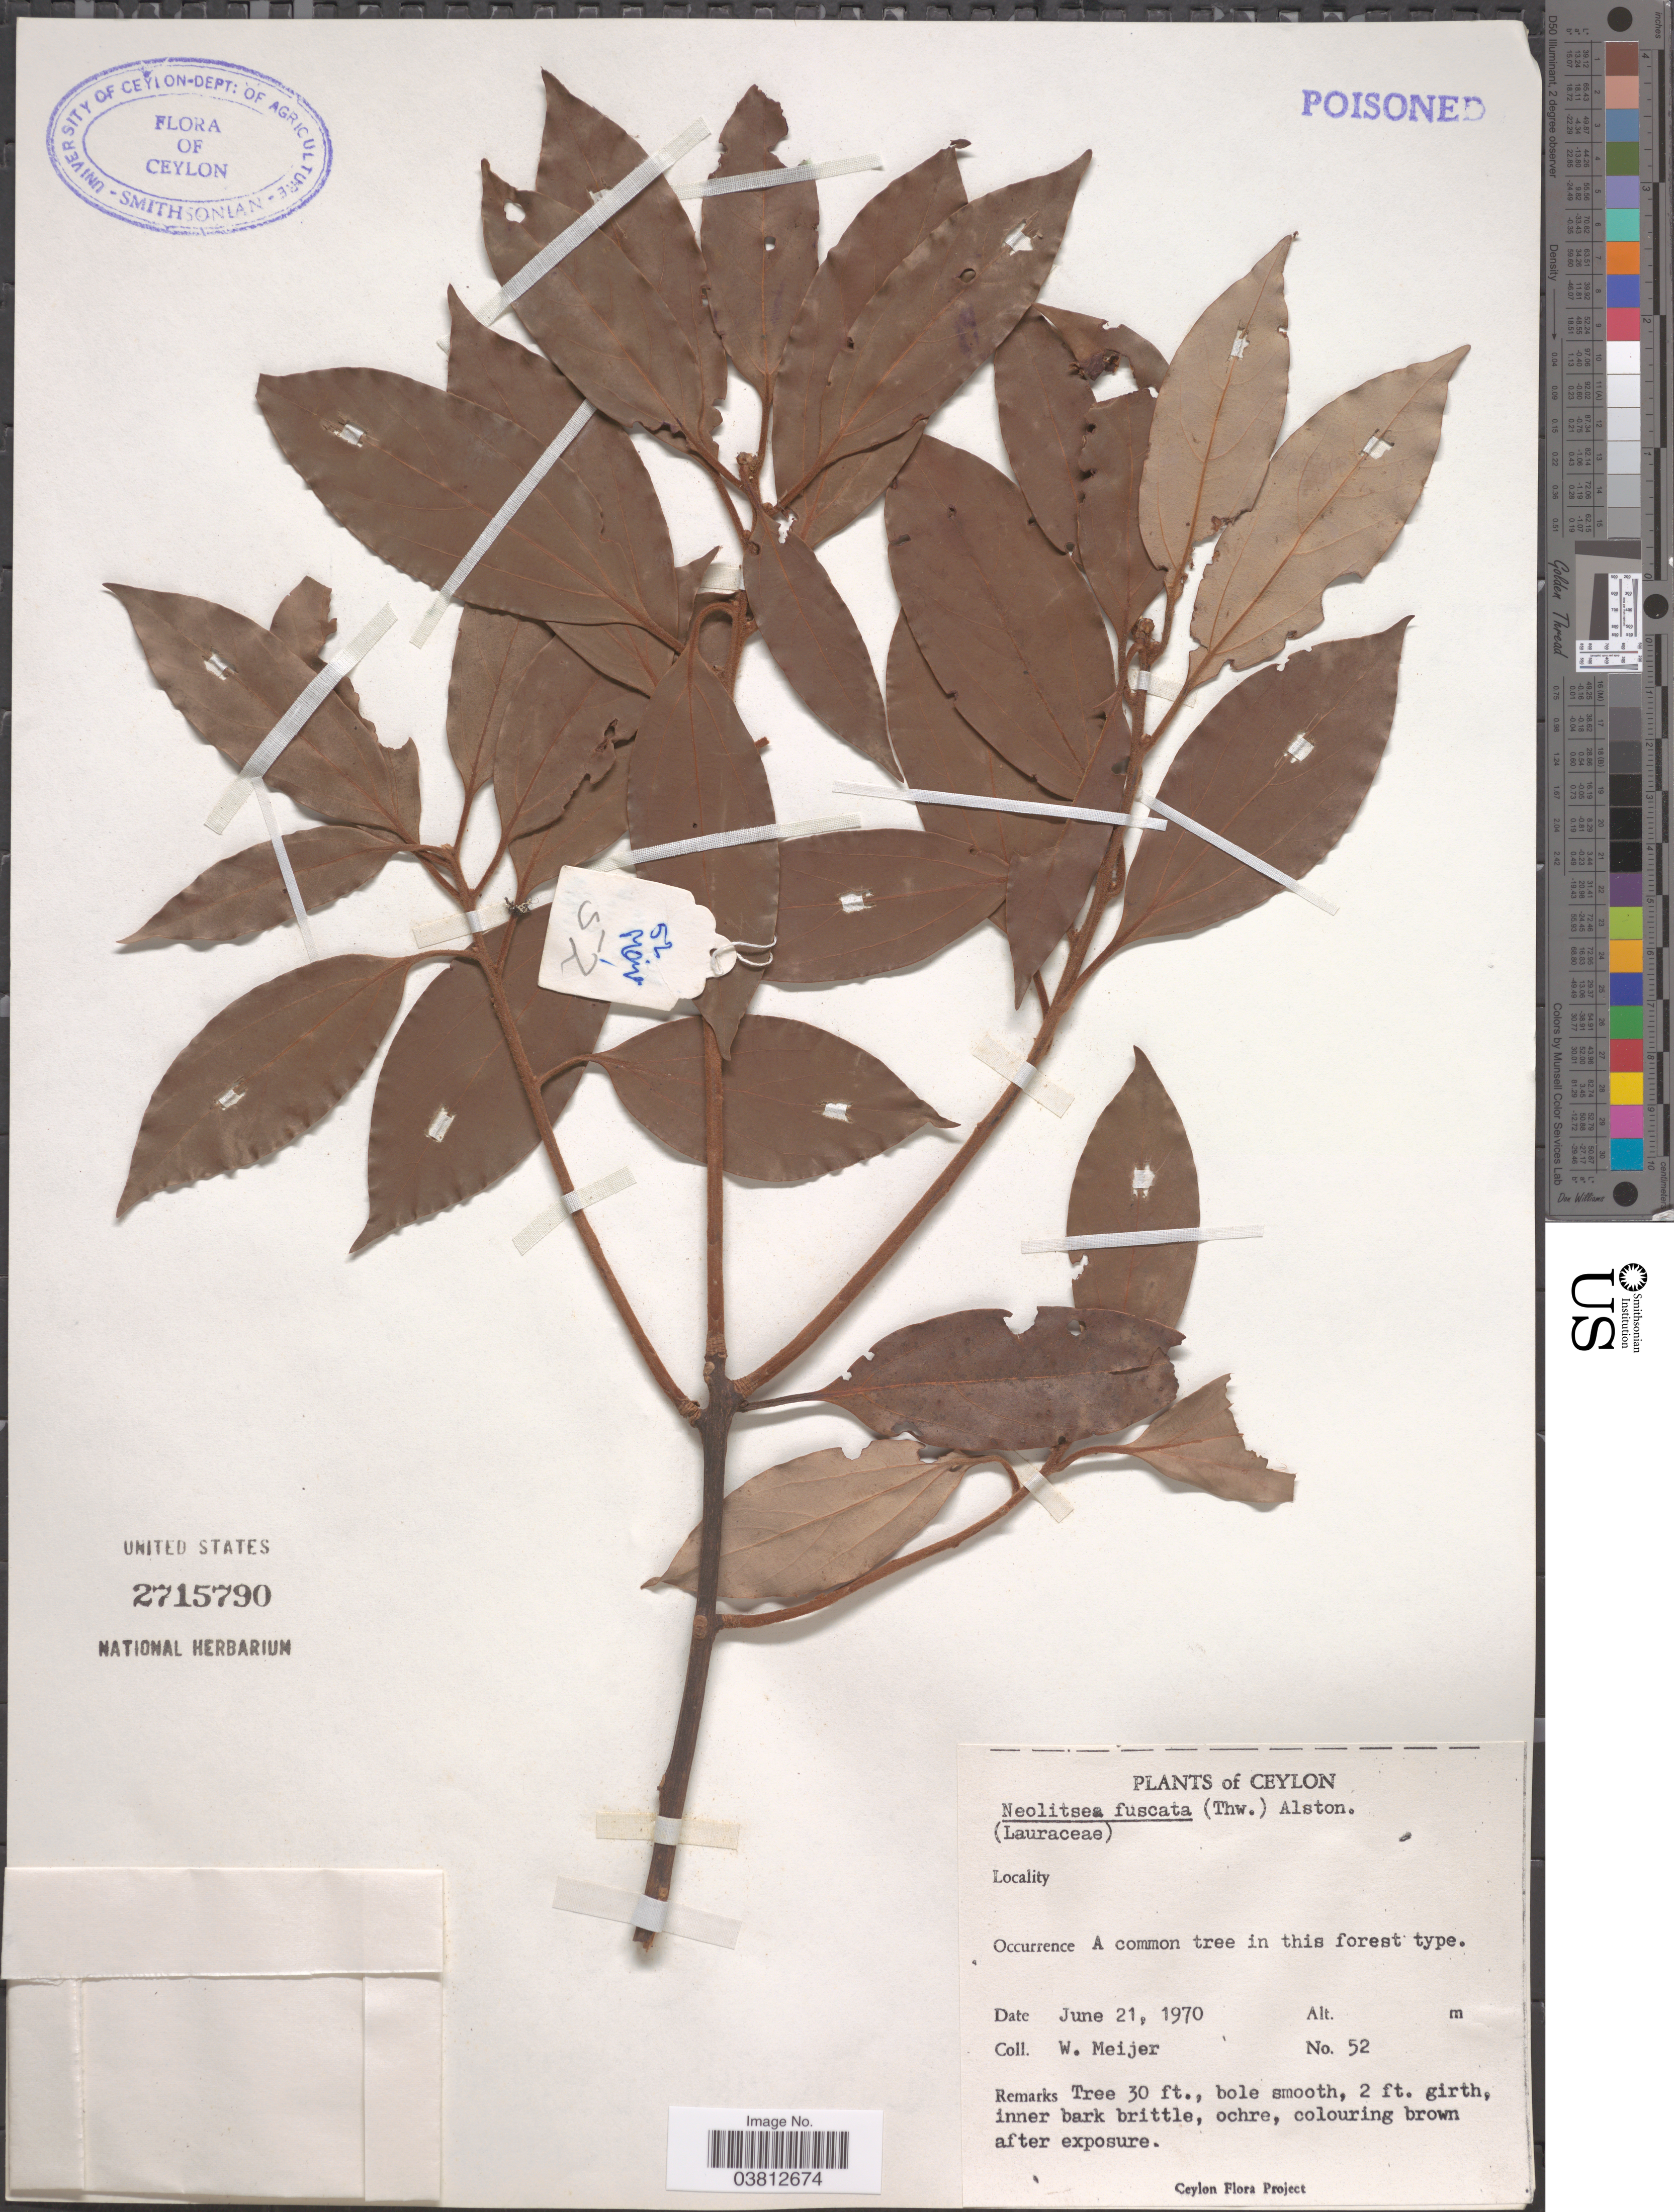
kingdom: Plantae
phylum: Tracheophyta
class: Magnoliopsida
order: Laurales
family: Lauraceae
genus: Neolitsea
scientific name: Neolitsea fuscata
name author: (Thwaites) Alston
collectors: W. Meijer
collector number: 52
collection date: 1970-06-21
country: Sri Lanka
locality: Ceylon.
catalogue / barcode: US 2715790